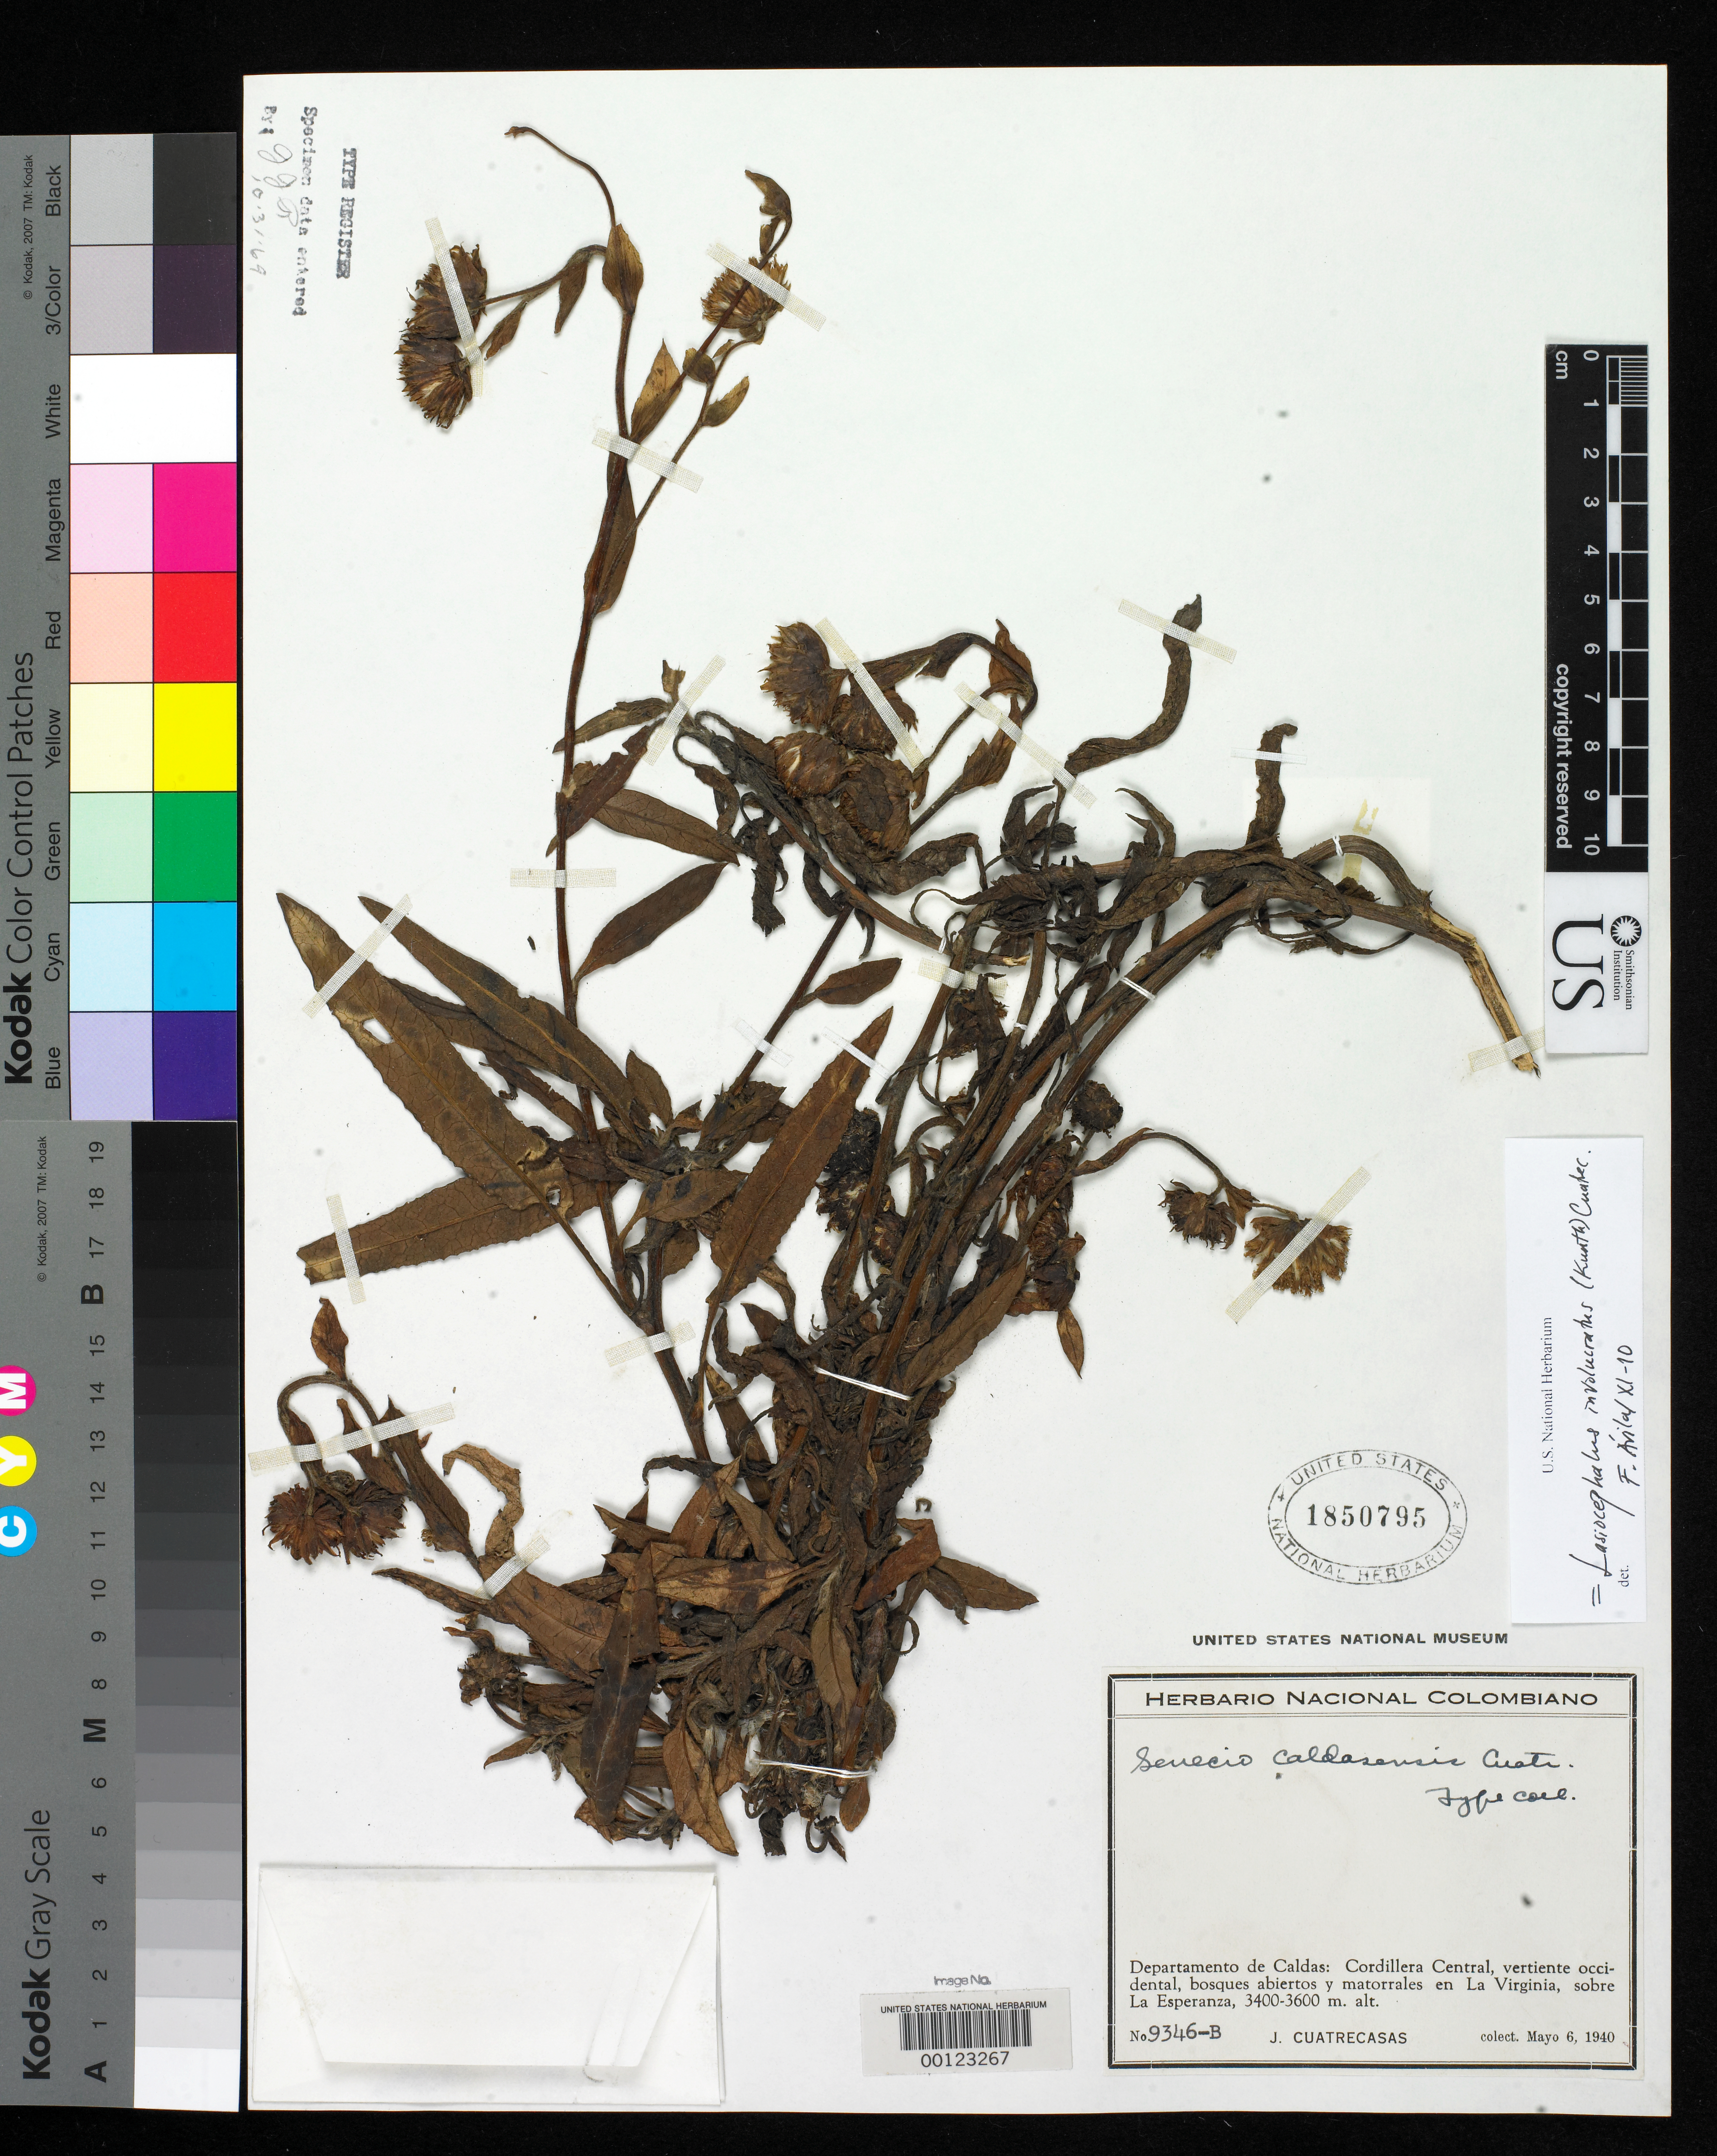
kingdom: Plantae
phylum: Tracheophyta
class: Magnoliopsida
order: Asterales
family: Asteraceae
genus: Senecio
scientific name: Senecio caldasensis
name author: Cuatrec.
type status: Isotype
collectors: J. Cuatrecasas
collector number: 9346-b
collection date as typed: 06 May 1940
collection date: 1940-05-06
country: Colombia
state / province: Caldas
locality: La Virginia Sobre La Esperanza.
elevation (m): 3400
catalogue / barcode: US 1850795